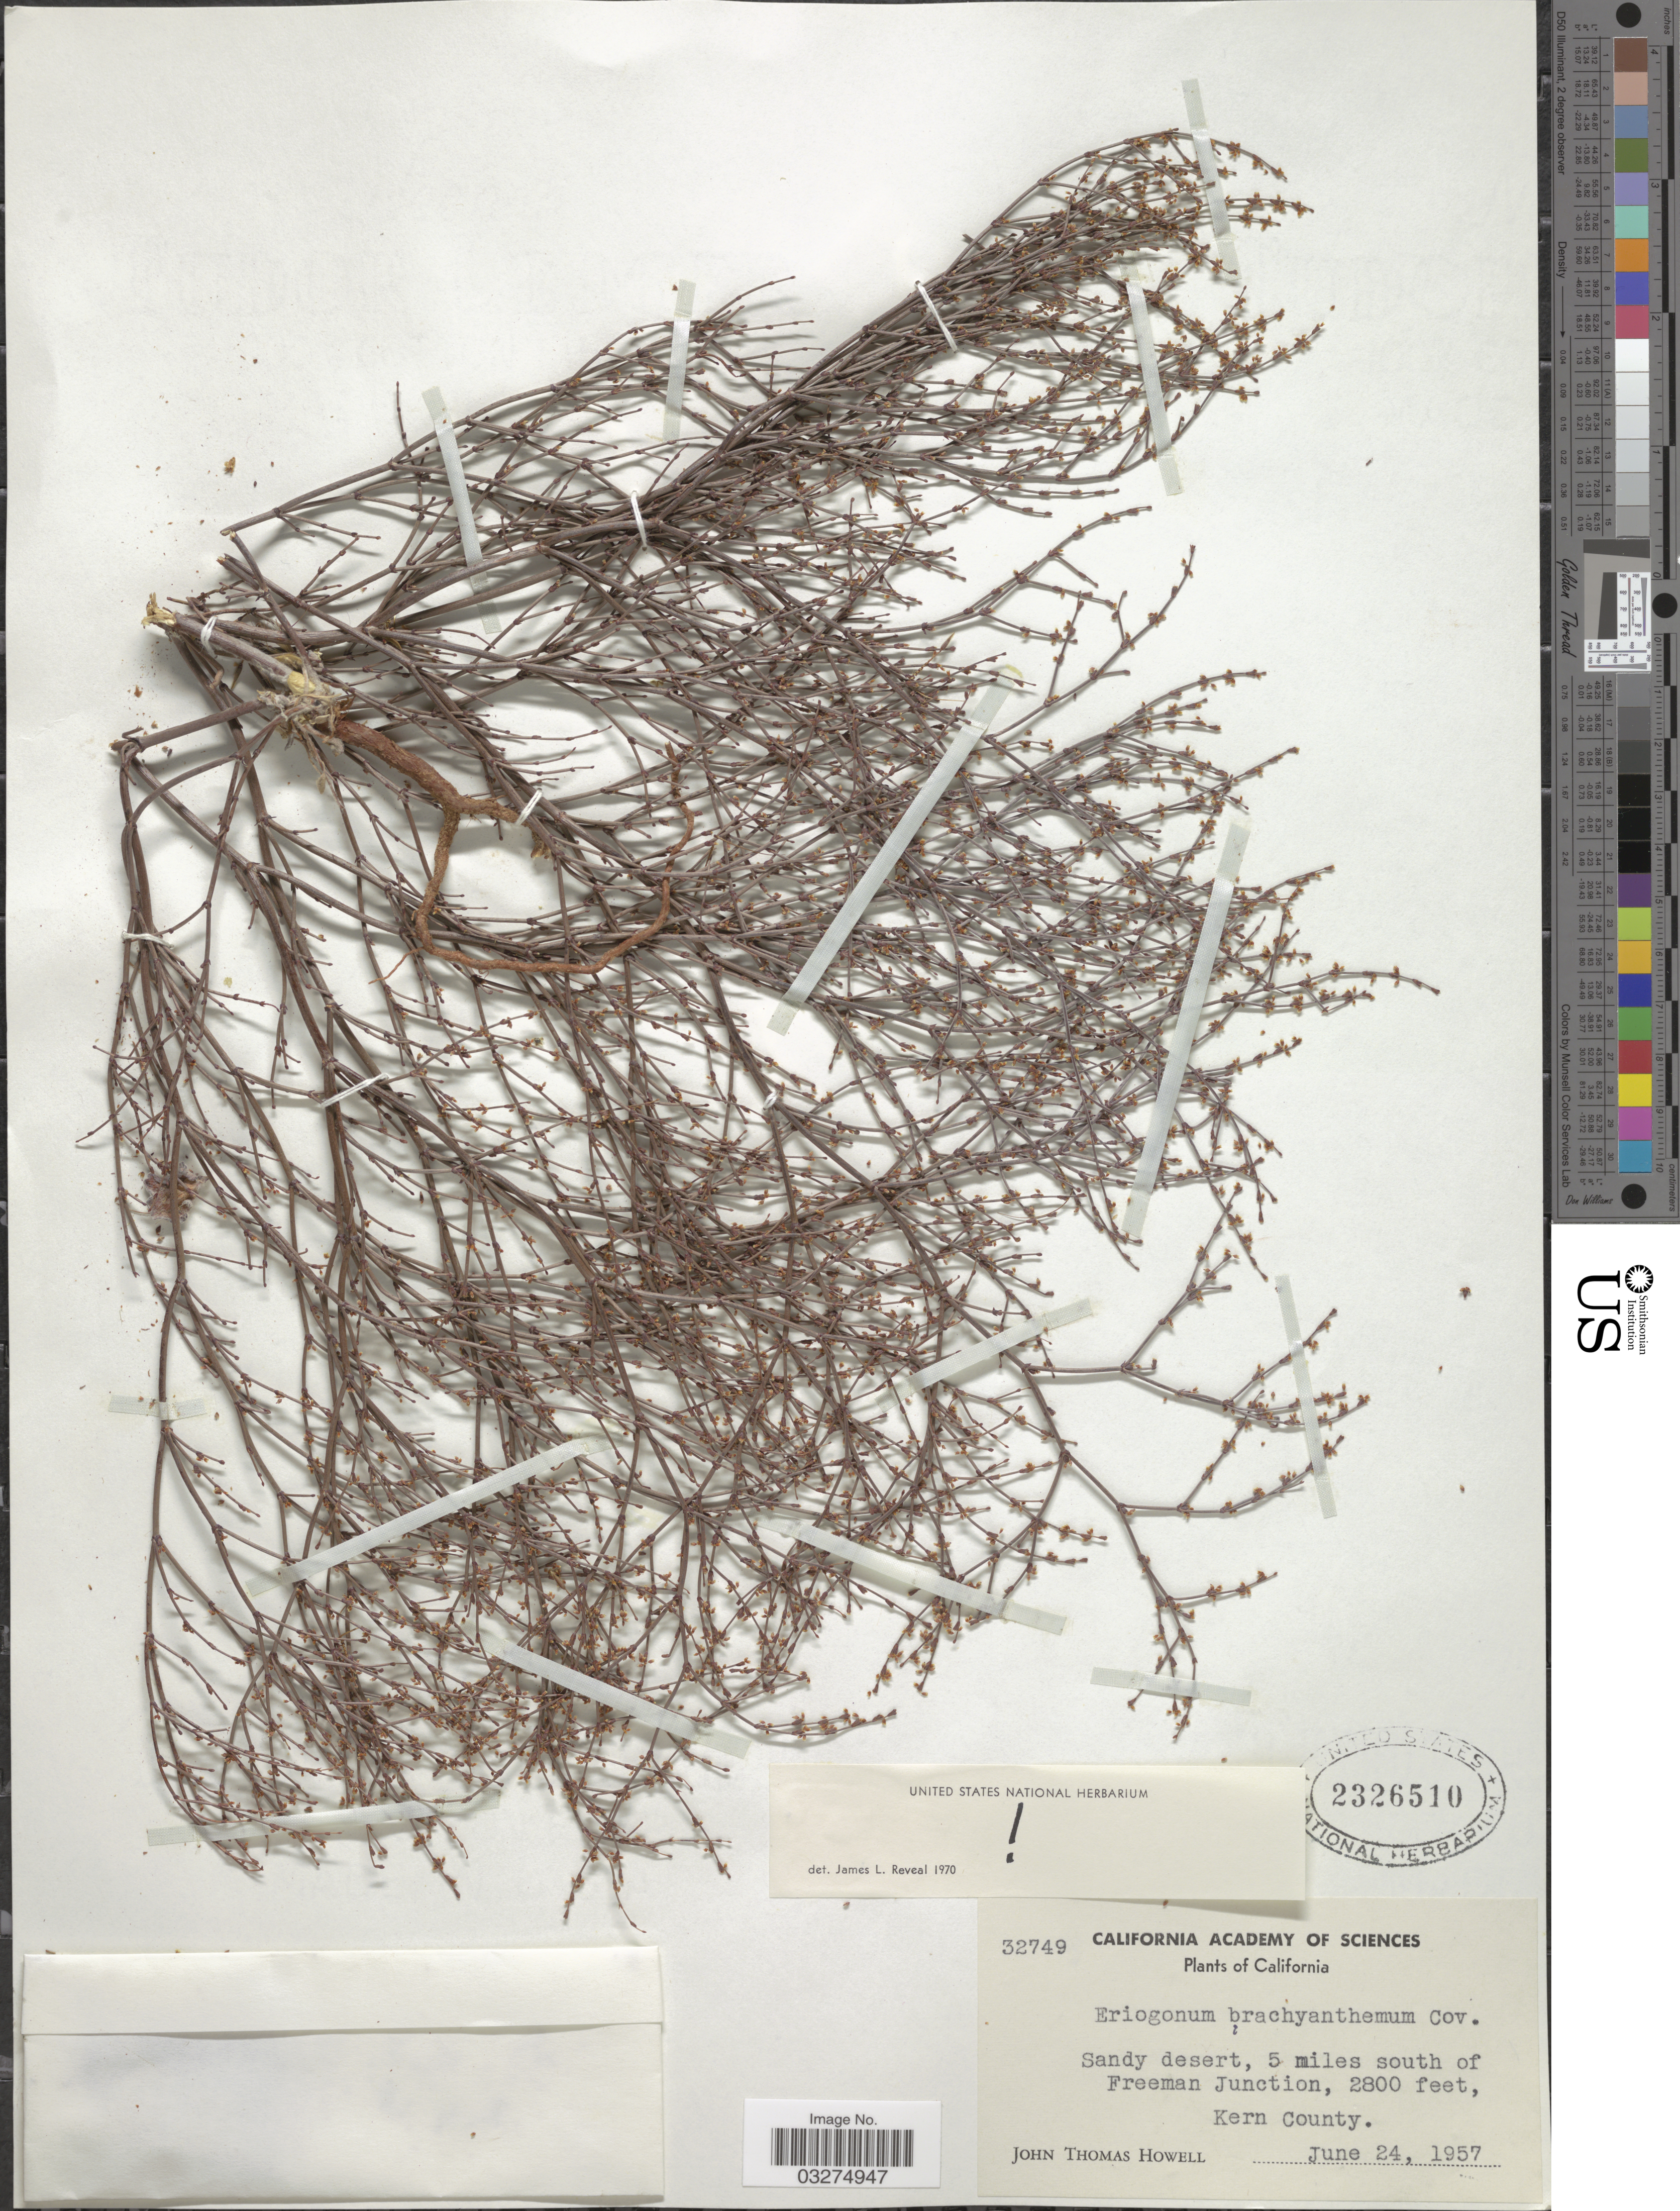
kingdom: Plantae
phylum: Tracheophyta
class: Magnoliopsida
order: Caryophyllales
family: Polygonaceae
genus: Eriogonum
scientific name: Eriogonum brachyanthum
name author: Coville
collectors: J. T. Howell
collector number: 32749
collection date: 1957-06-24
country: United States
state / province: California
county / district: Kern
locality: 5 miles south of Freeman Junction, Kern County.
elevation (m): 853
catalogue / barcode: US 2326510